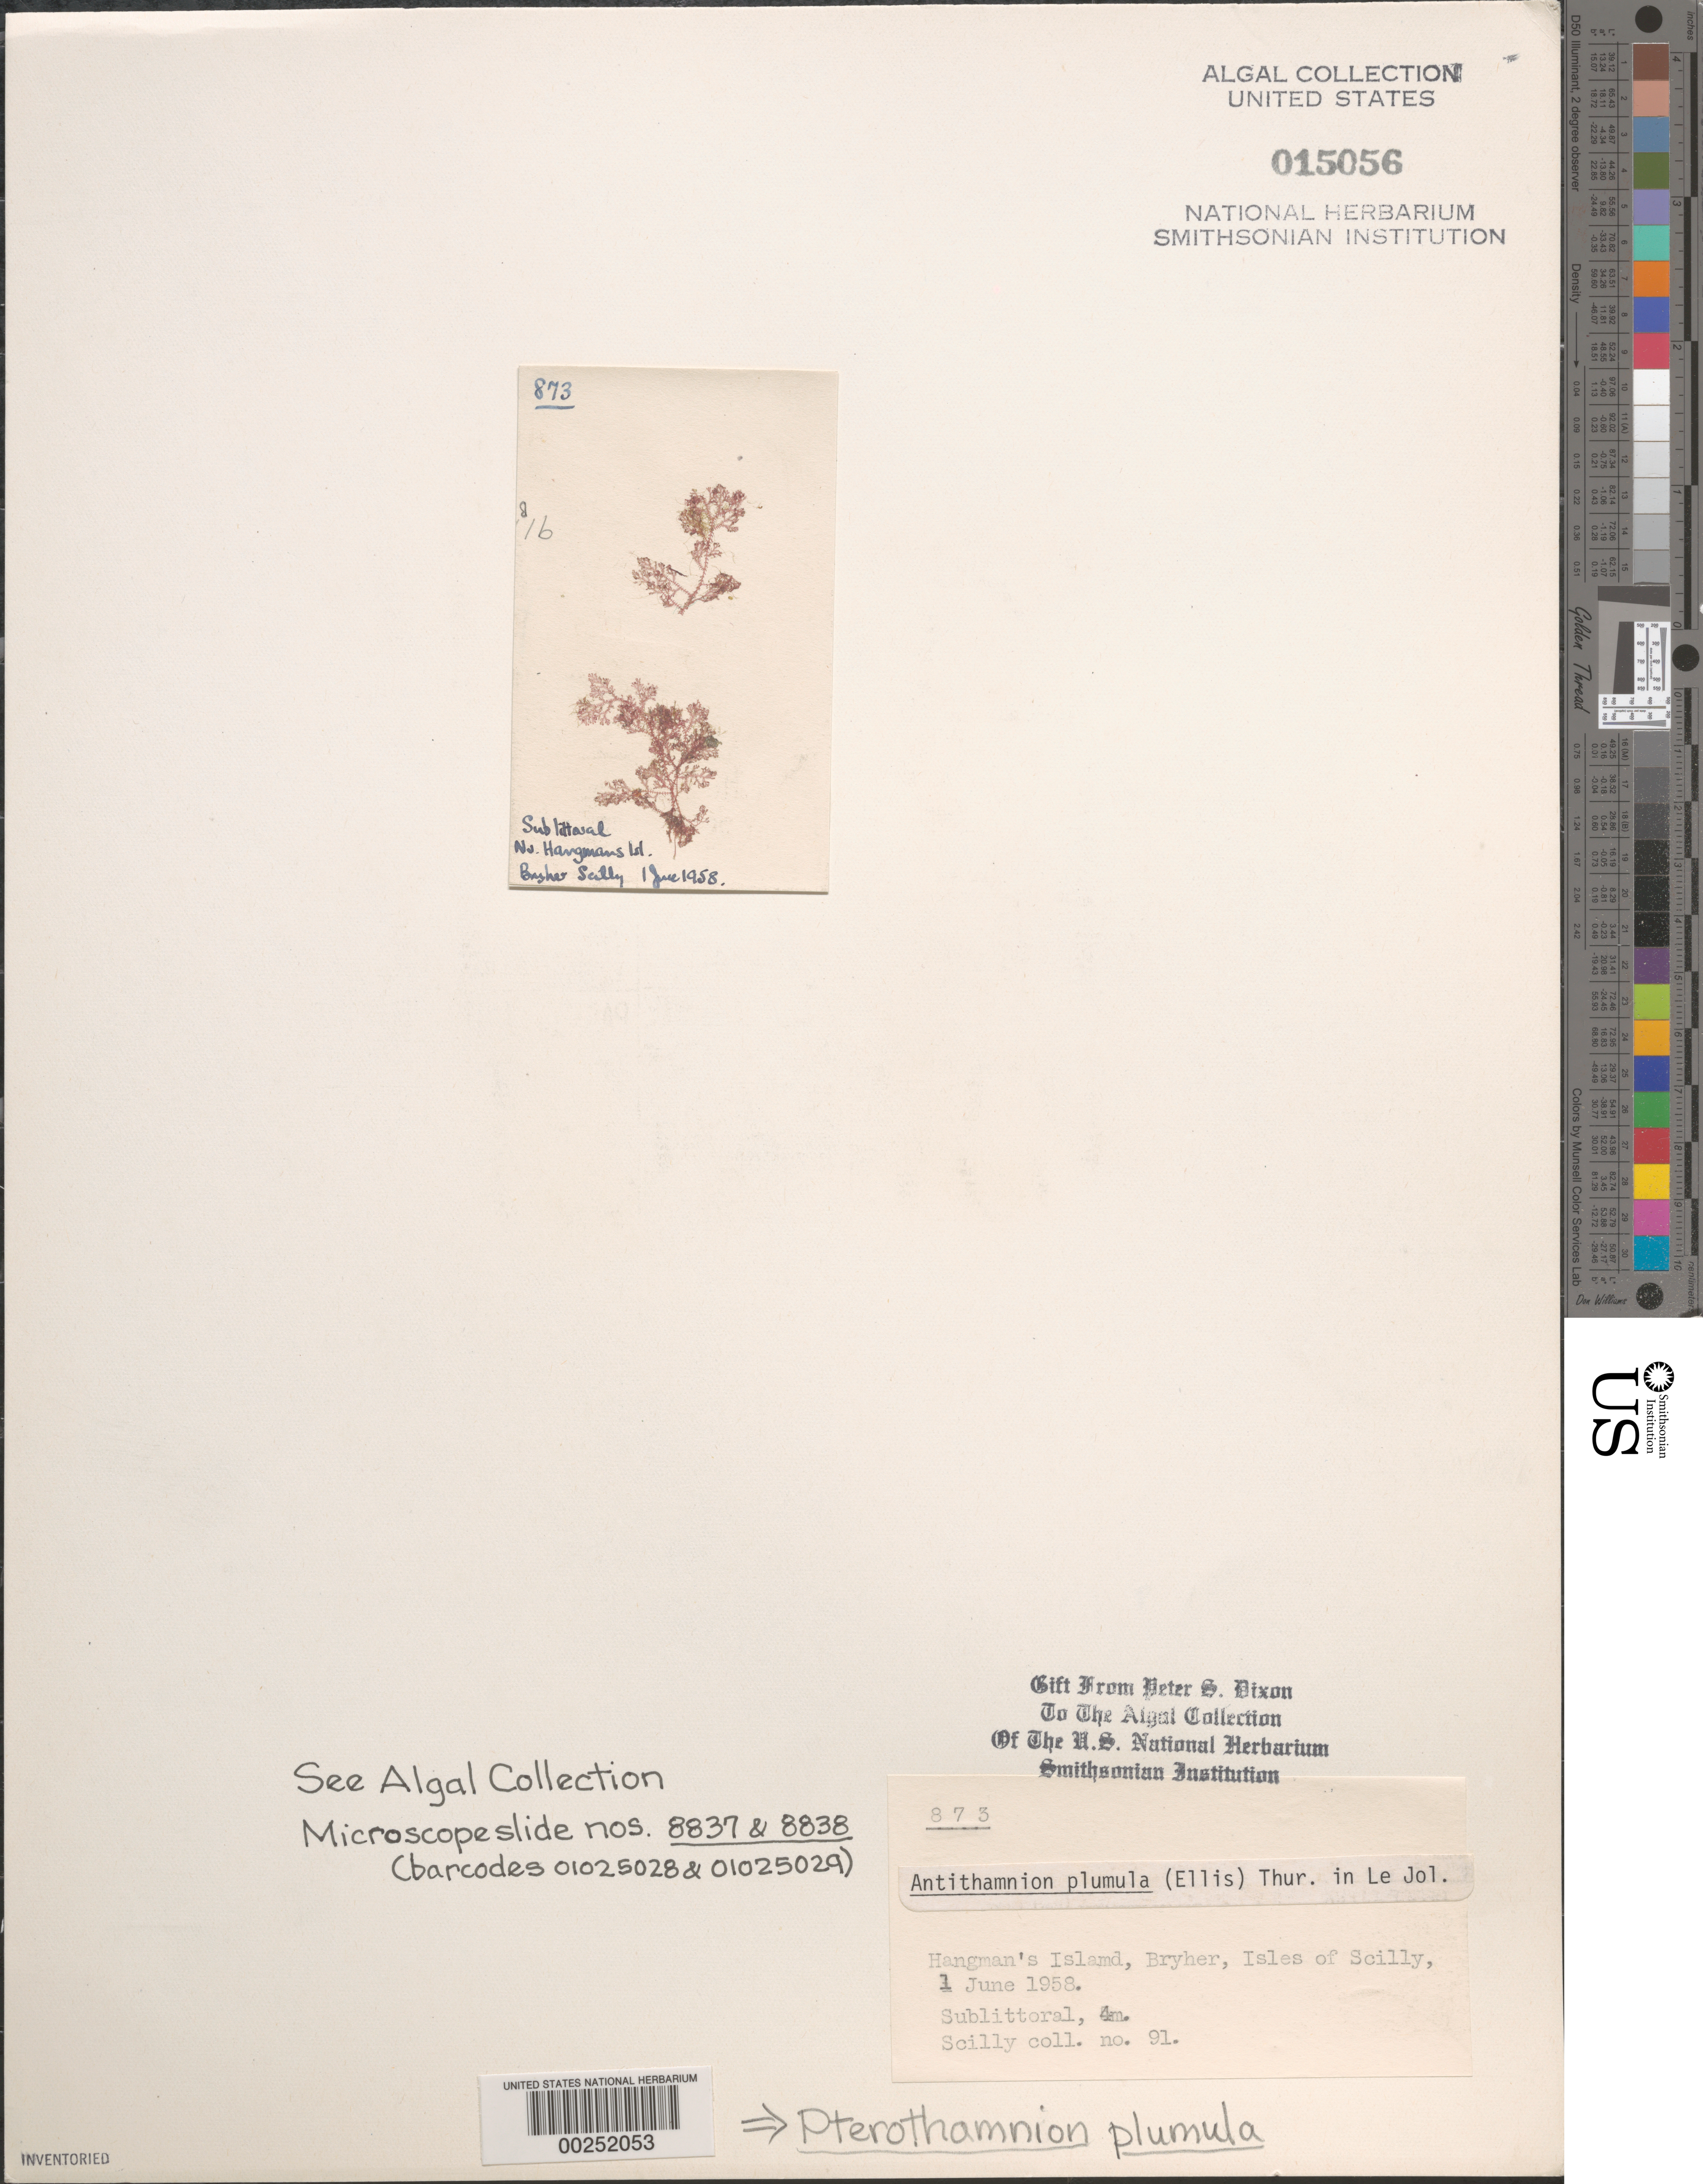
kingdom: Plantae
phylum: Rhodophyta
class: Florideophyceae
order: Ceramiales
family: Ceramiaceae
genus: Pterothamnion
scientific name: Pterothamnion plumula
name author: (J. Ellis) Näg.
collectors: P. S. Dixon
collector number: PSD 873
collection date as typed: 01 Jun 1958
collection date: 1958-06-01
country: United Kingdom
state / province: England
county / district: Council of the Isles of Scilly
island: Bryher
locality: Hangman's Island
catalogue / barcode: US 15056